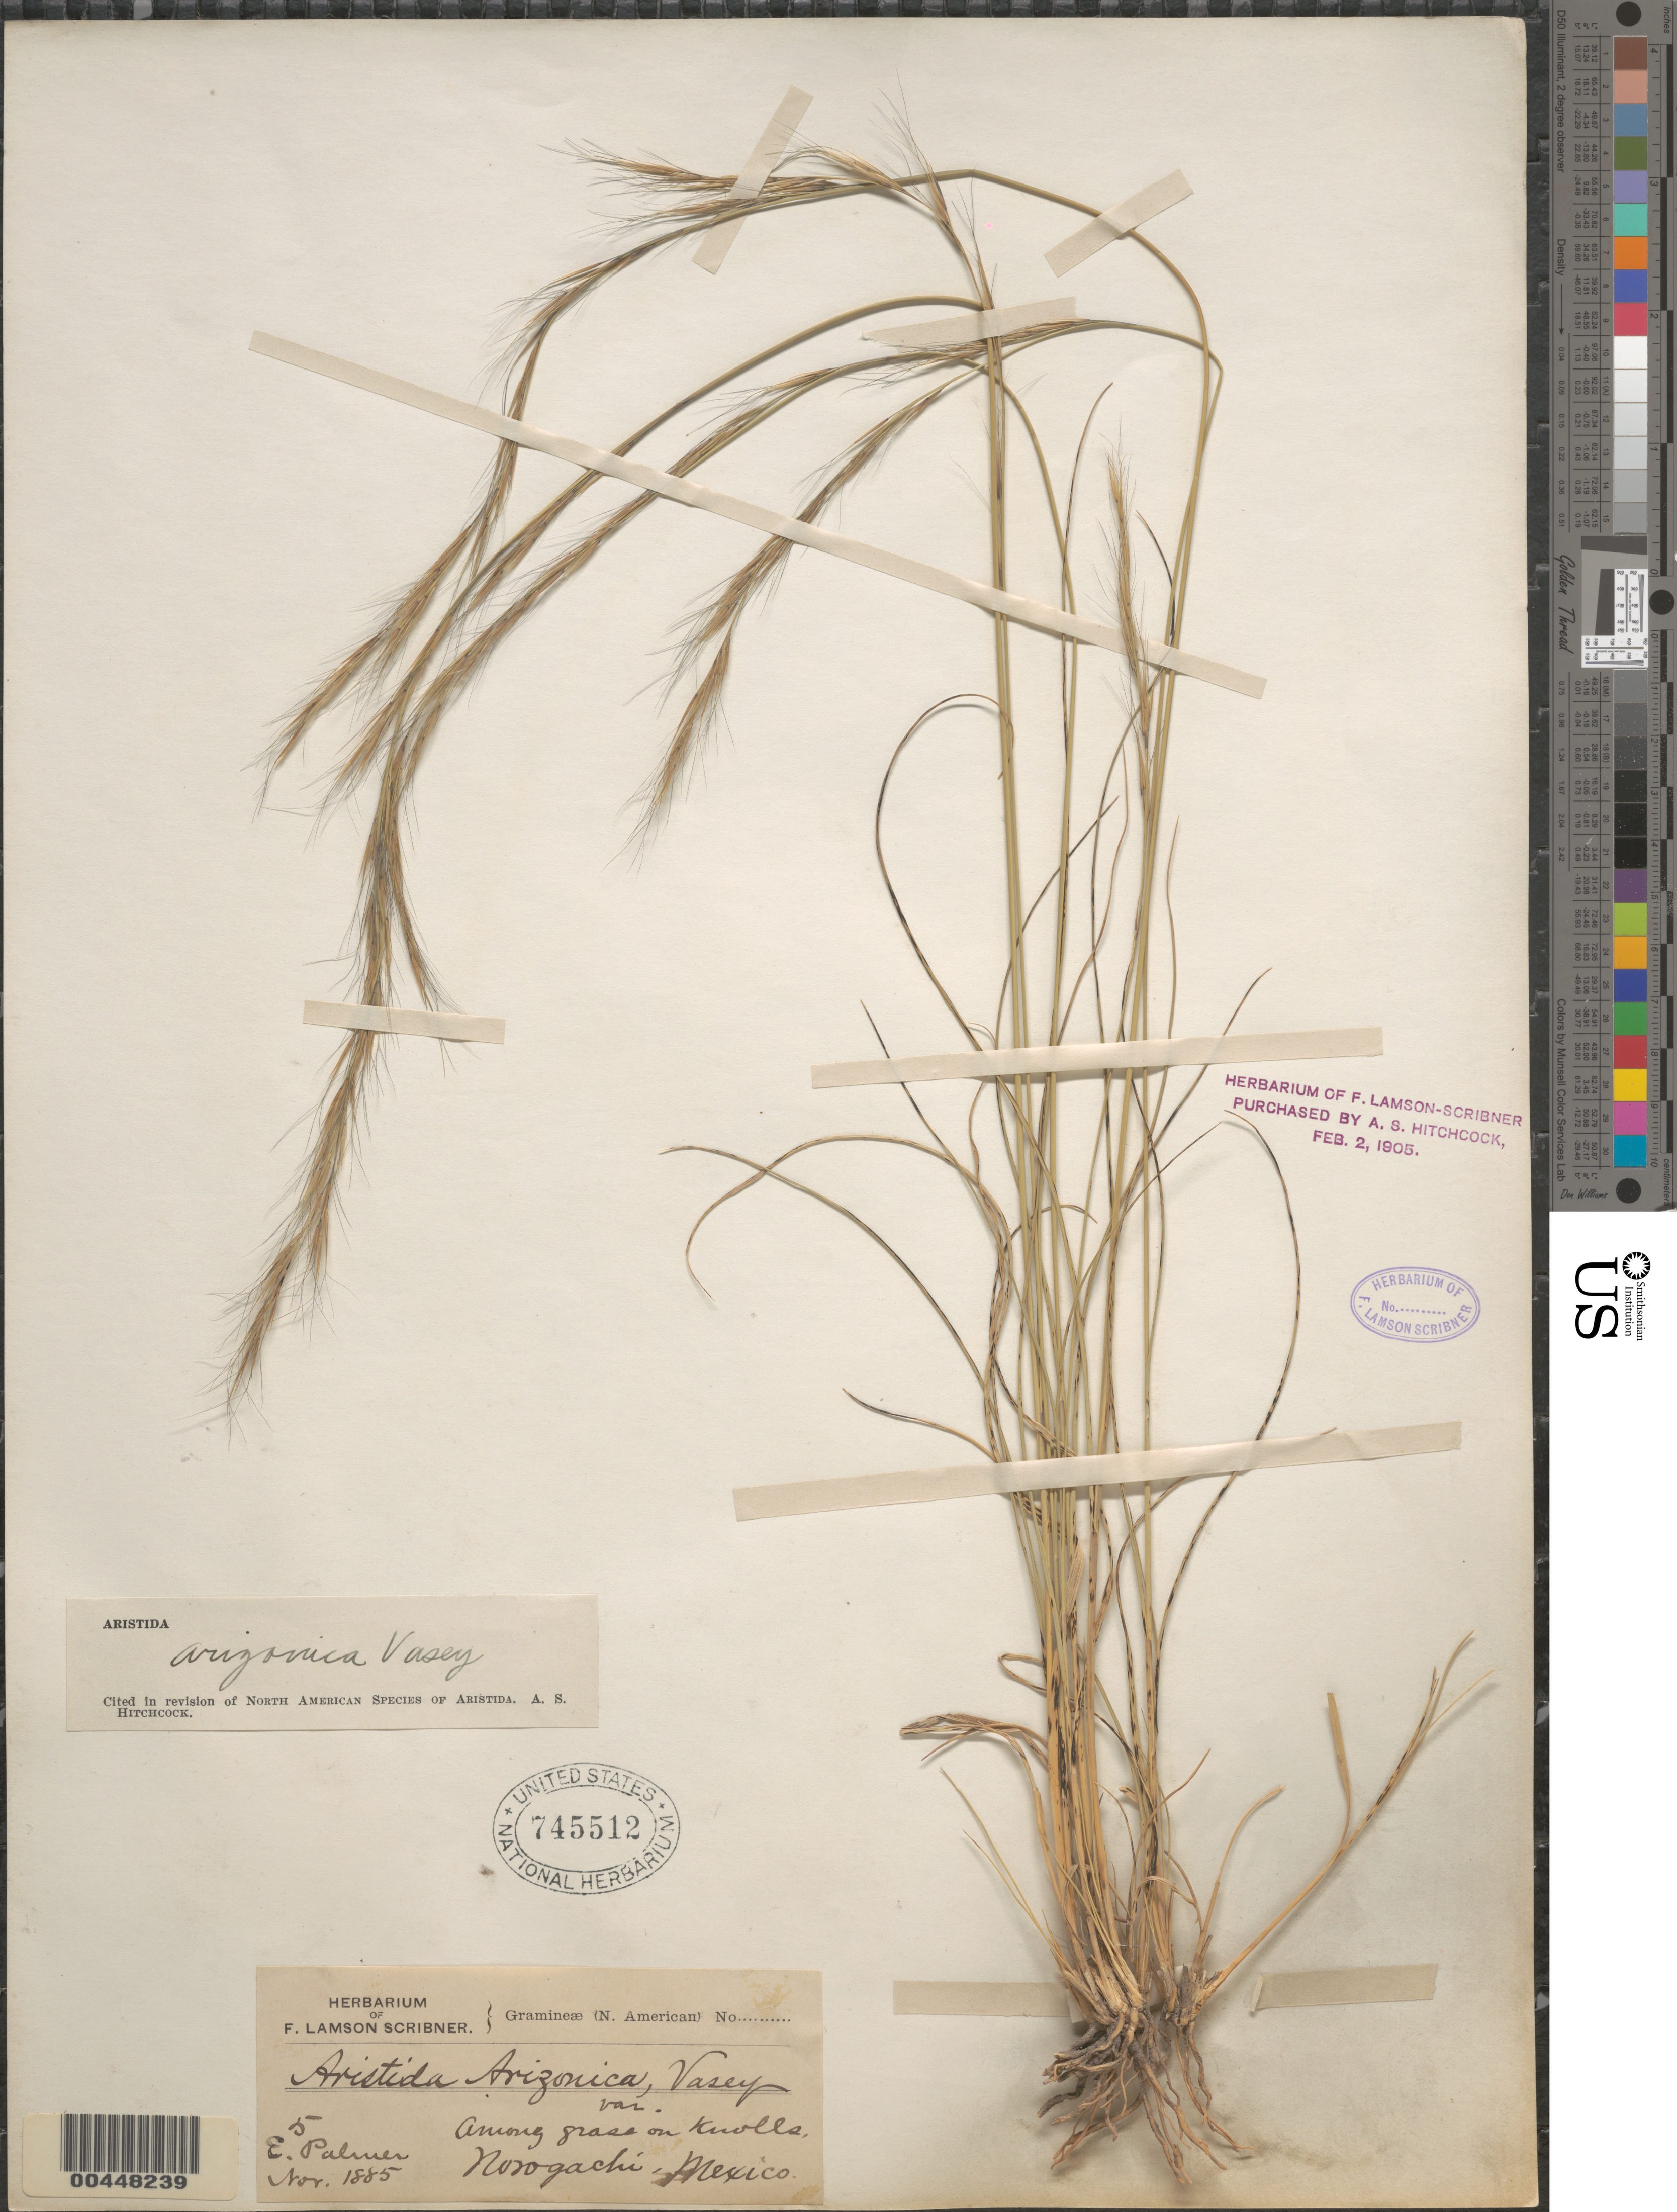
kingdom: Plantae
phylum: Tracheophyta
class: Liliopsida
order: Poales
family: Poaceae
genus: Aristida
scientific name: Aristida appressa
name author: Vasey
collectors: E. Palmer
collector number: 5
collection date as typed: Nov 1885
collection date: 1885-11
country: Mexico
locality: Norogachi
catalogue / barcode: US 745512